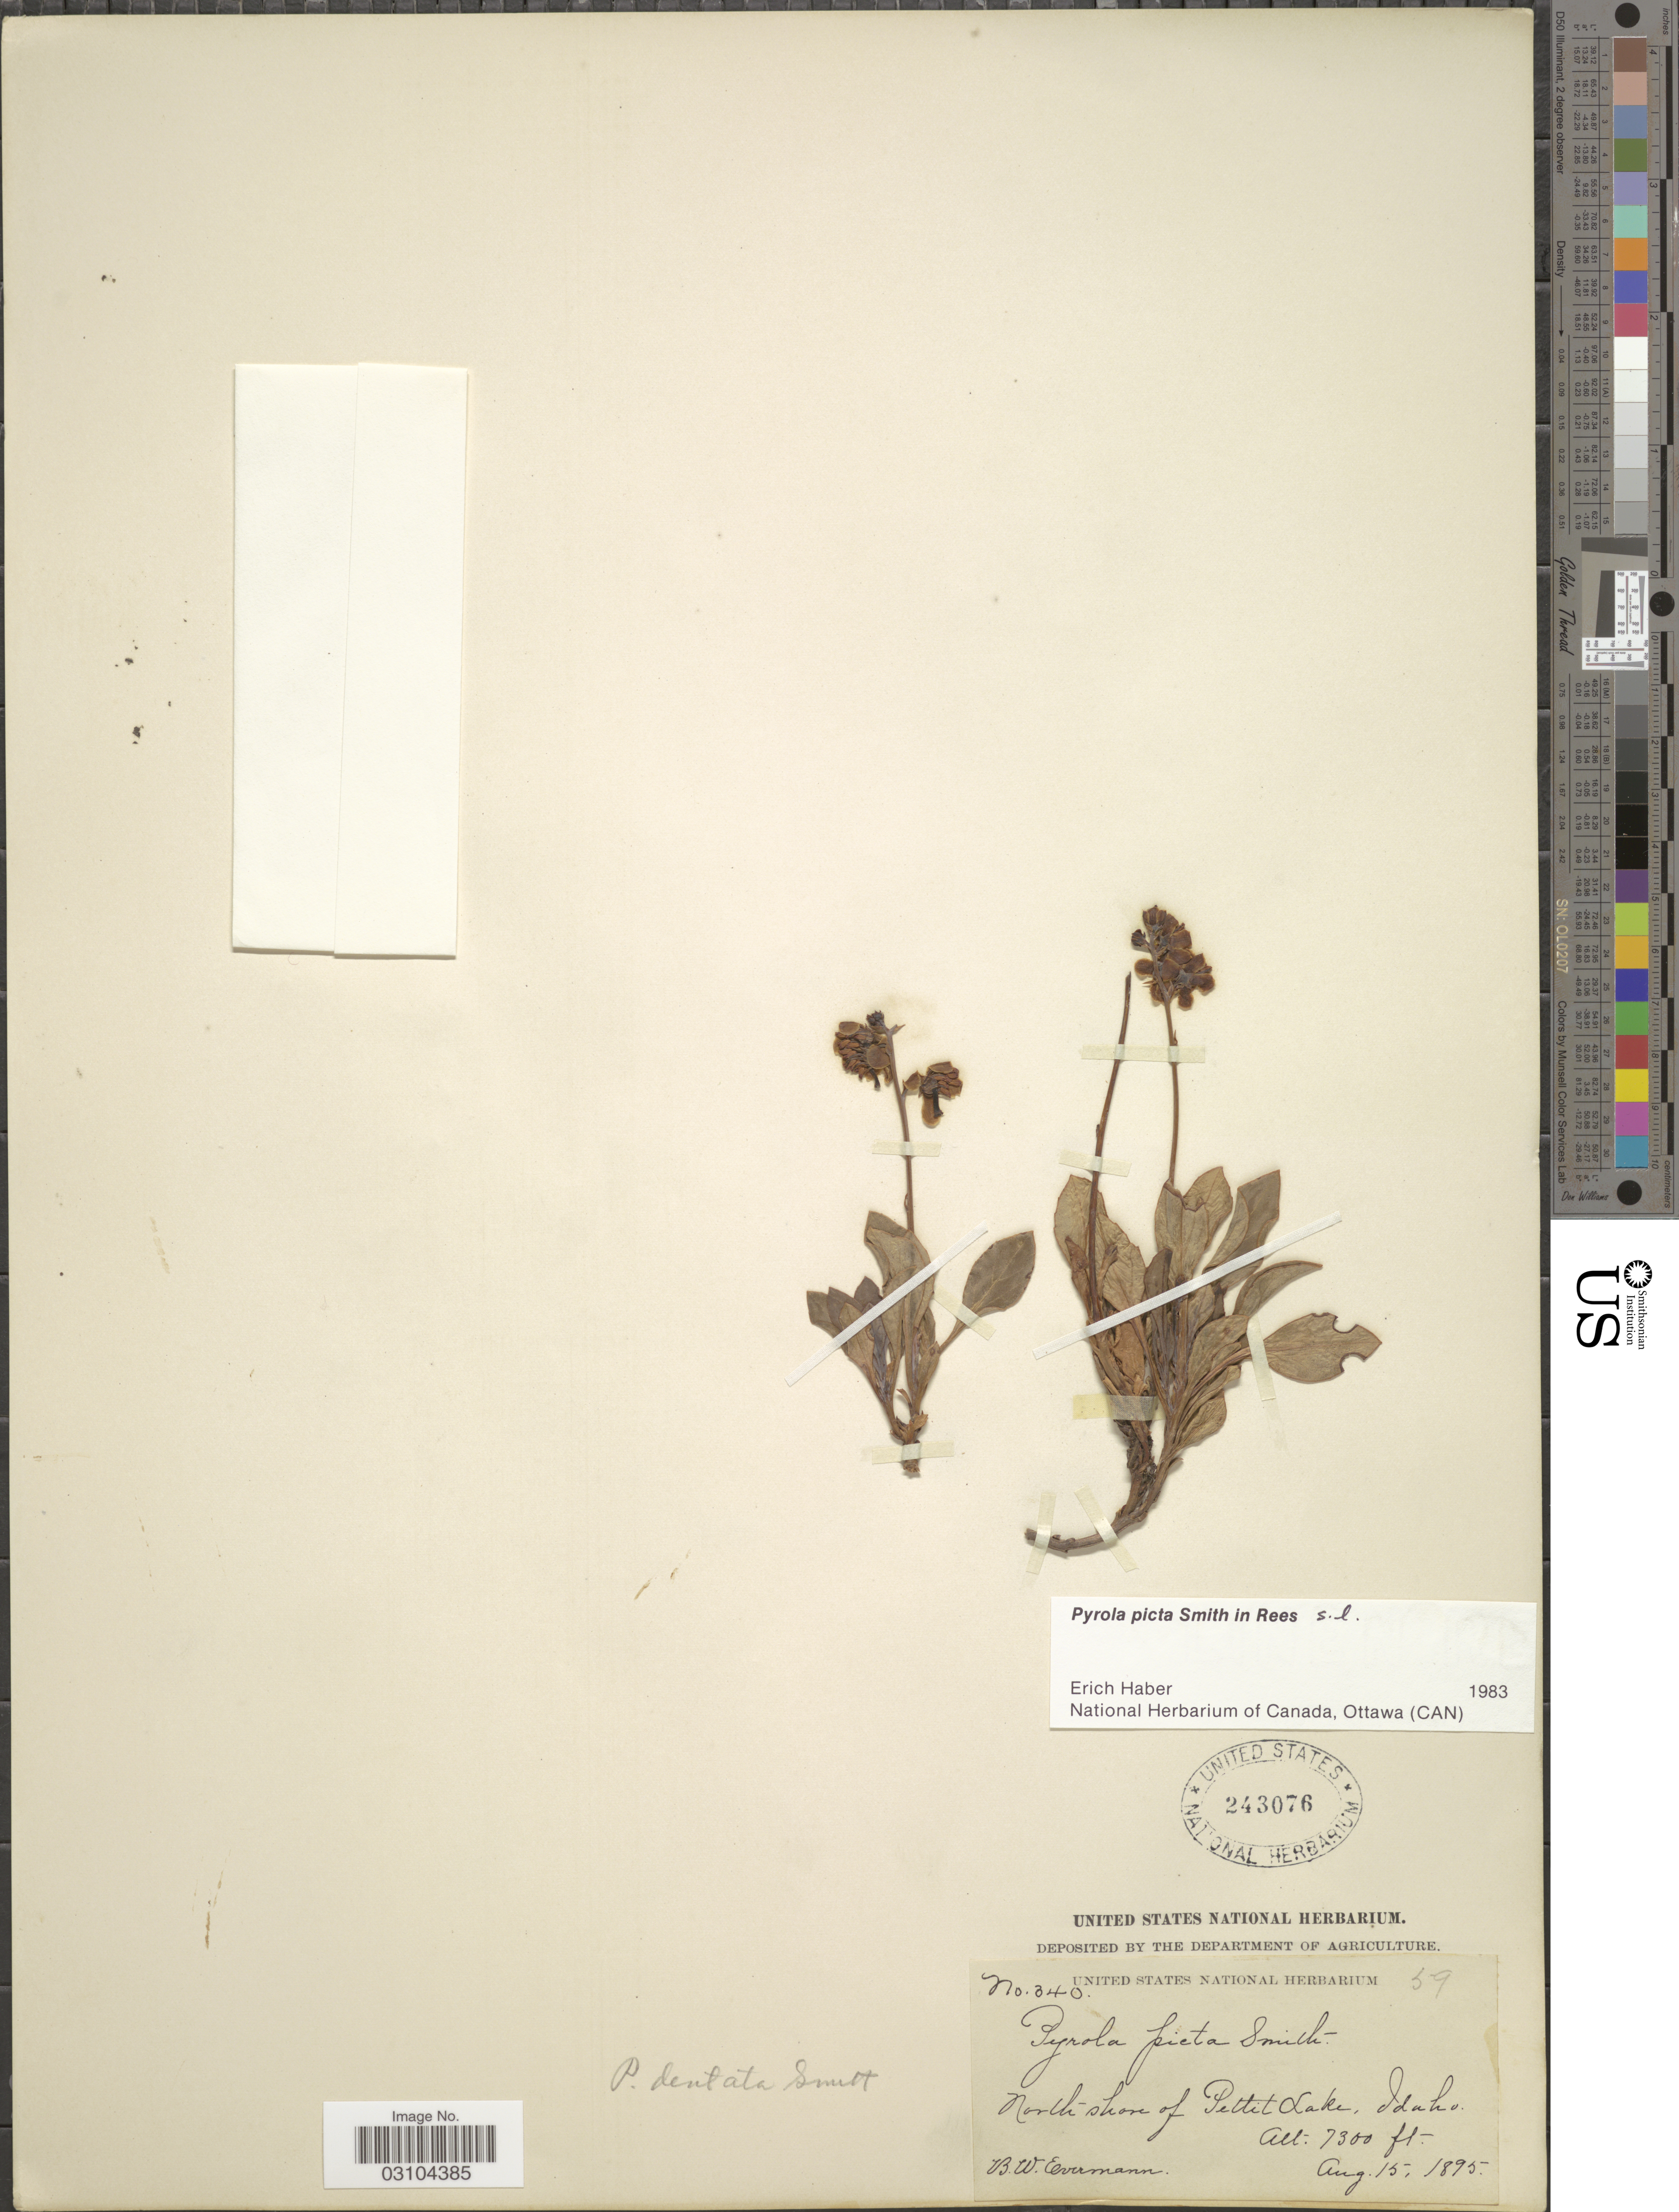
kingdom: Plantae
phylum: Tracheophyta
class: Magnoliopsida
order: Ericales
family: Ericaceae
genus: Pyrola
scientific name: Pyrola picta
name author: Sm. in Rees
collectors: B. W. Evermann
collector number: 340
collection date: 1895-08-15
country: United States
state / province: Idaho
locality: North shore of Pettit Lake.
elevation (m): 2225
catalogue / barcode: US 243076